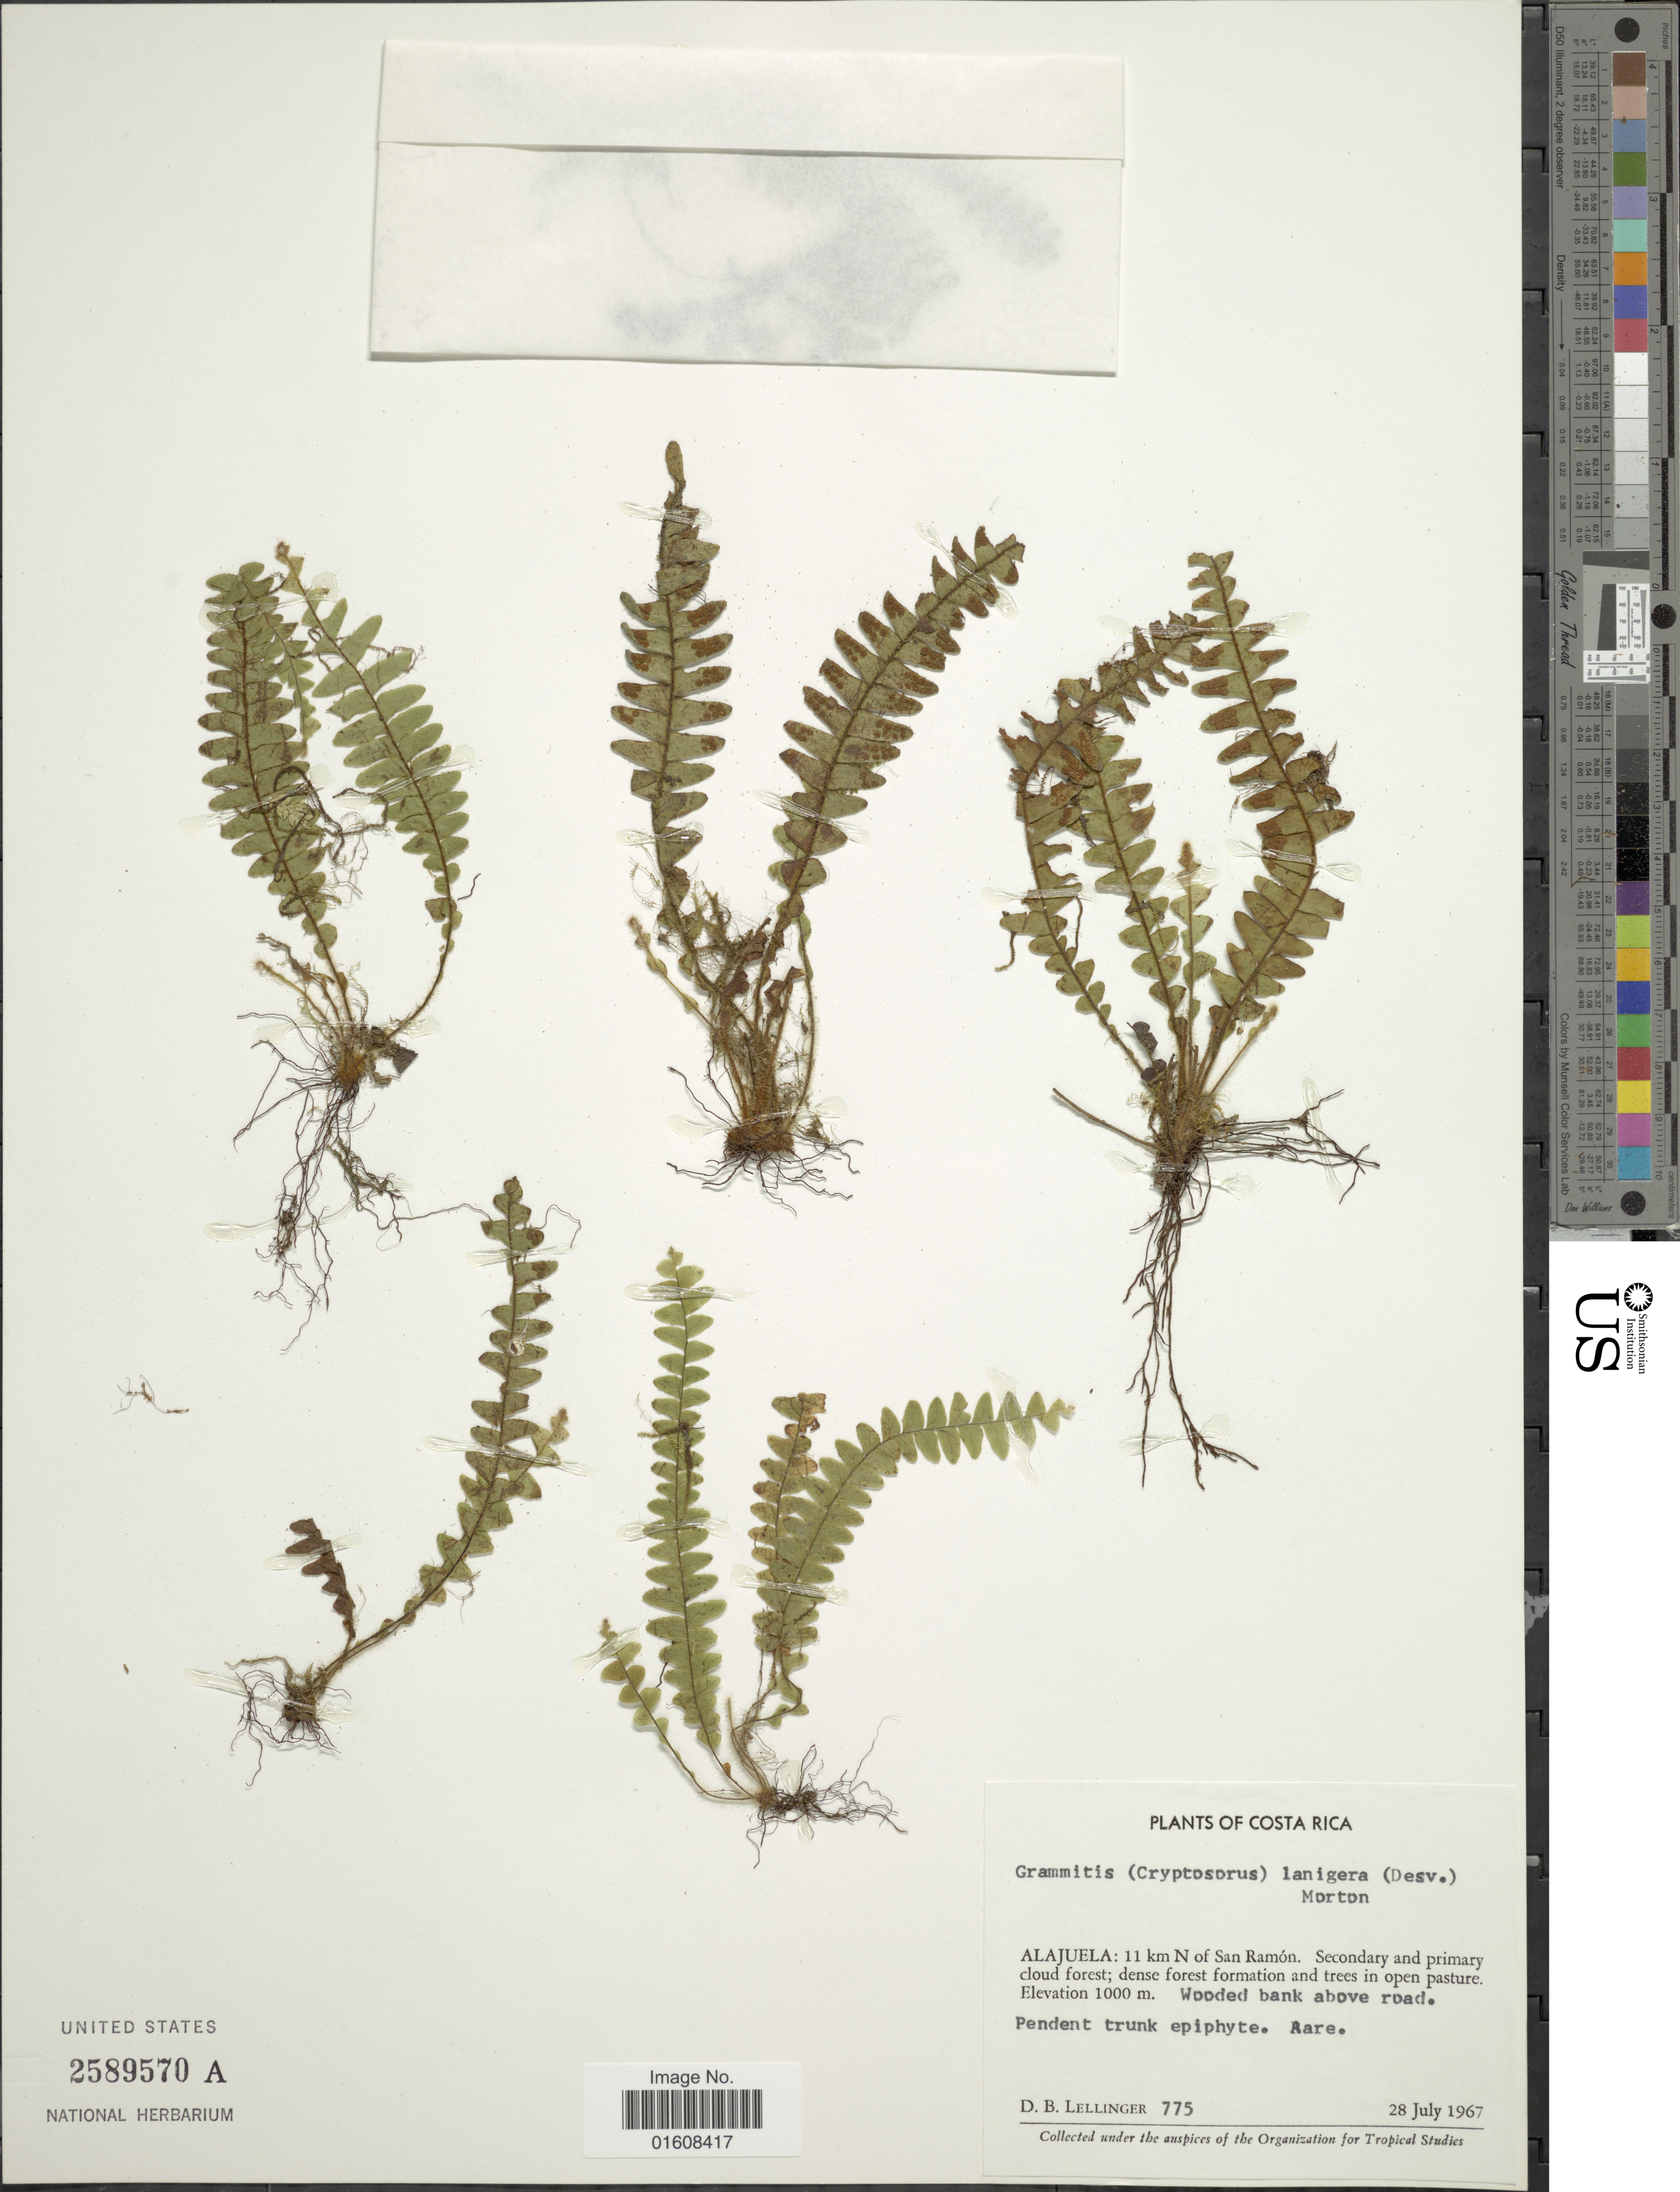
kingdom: Plantae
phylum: Tracheophyta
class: Polypodiopsida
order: Polypodiales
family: Polypodiaceae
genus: Alansmia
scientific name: Alansmia lanigera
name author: (Desv.) Moguel & M. Kessler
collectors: D. B. Lellinger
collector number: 775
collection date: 1967-07-28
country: Costa Rica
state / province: Alajuela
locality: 11 km N of San Ramón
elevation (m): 1000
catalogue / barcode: US 2589570A